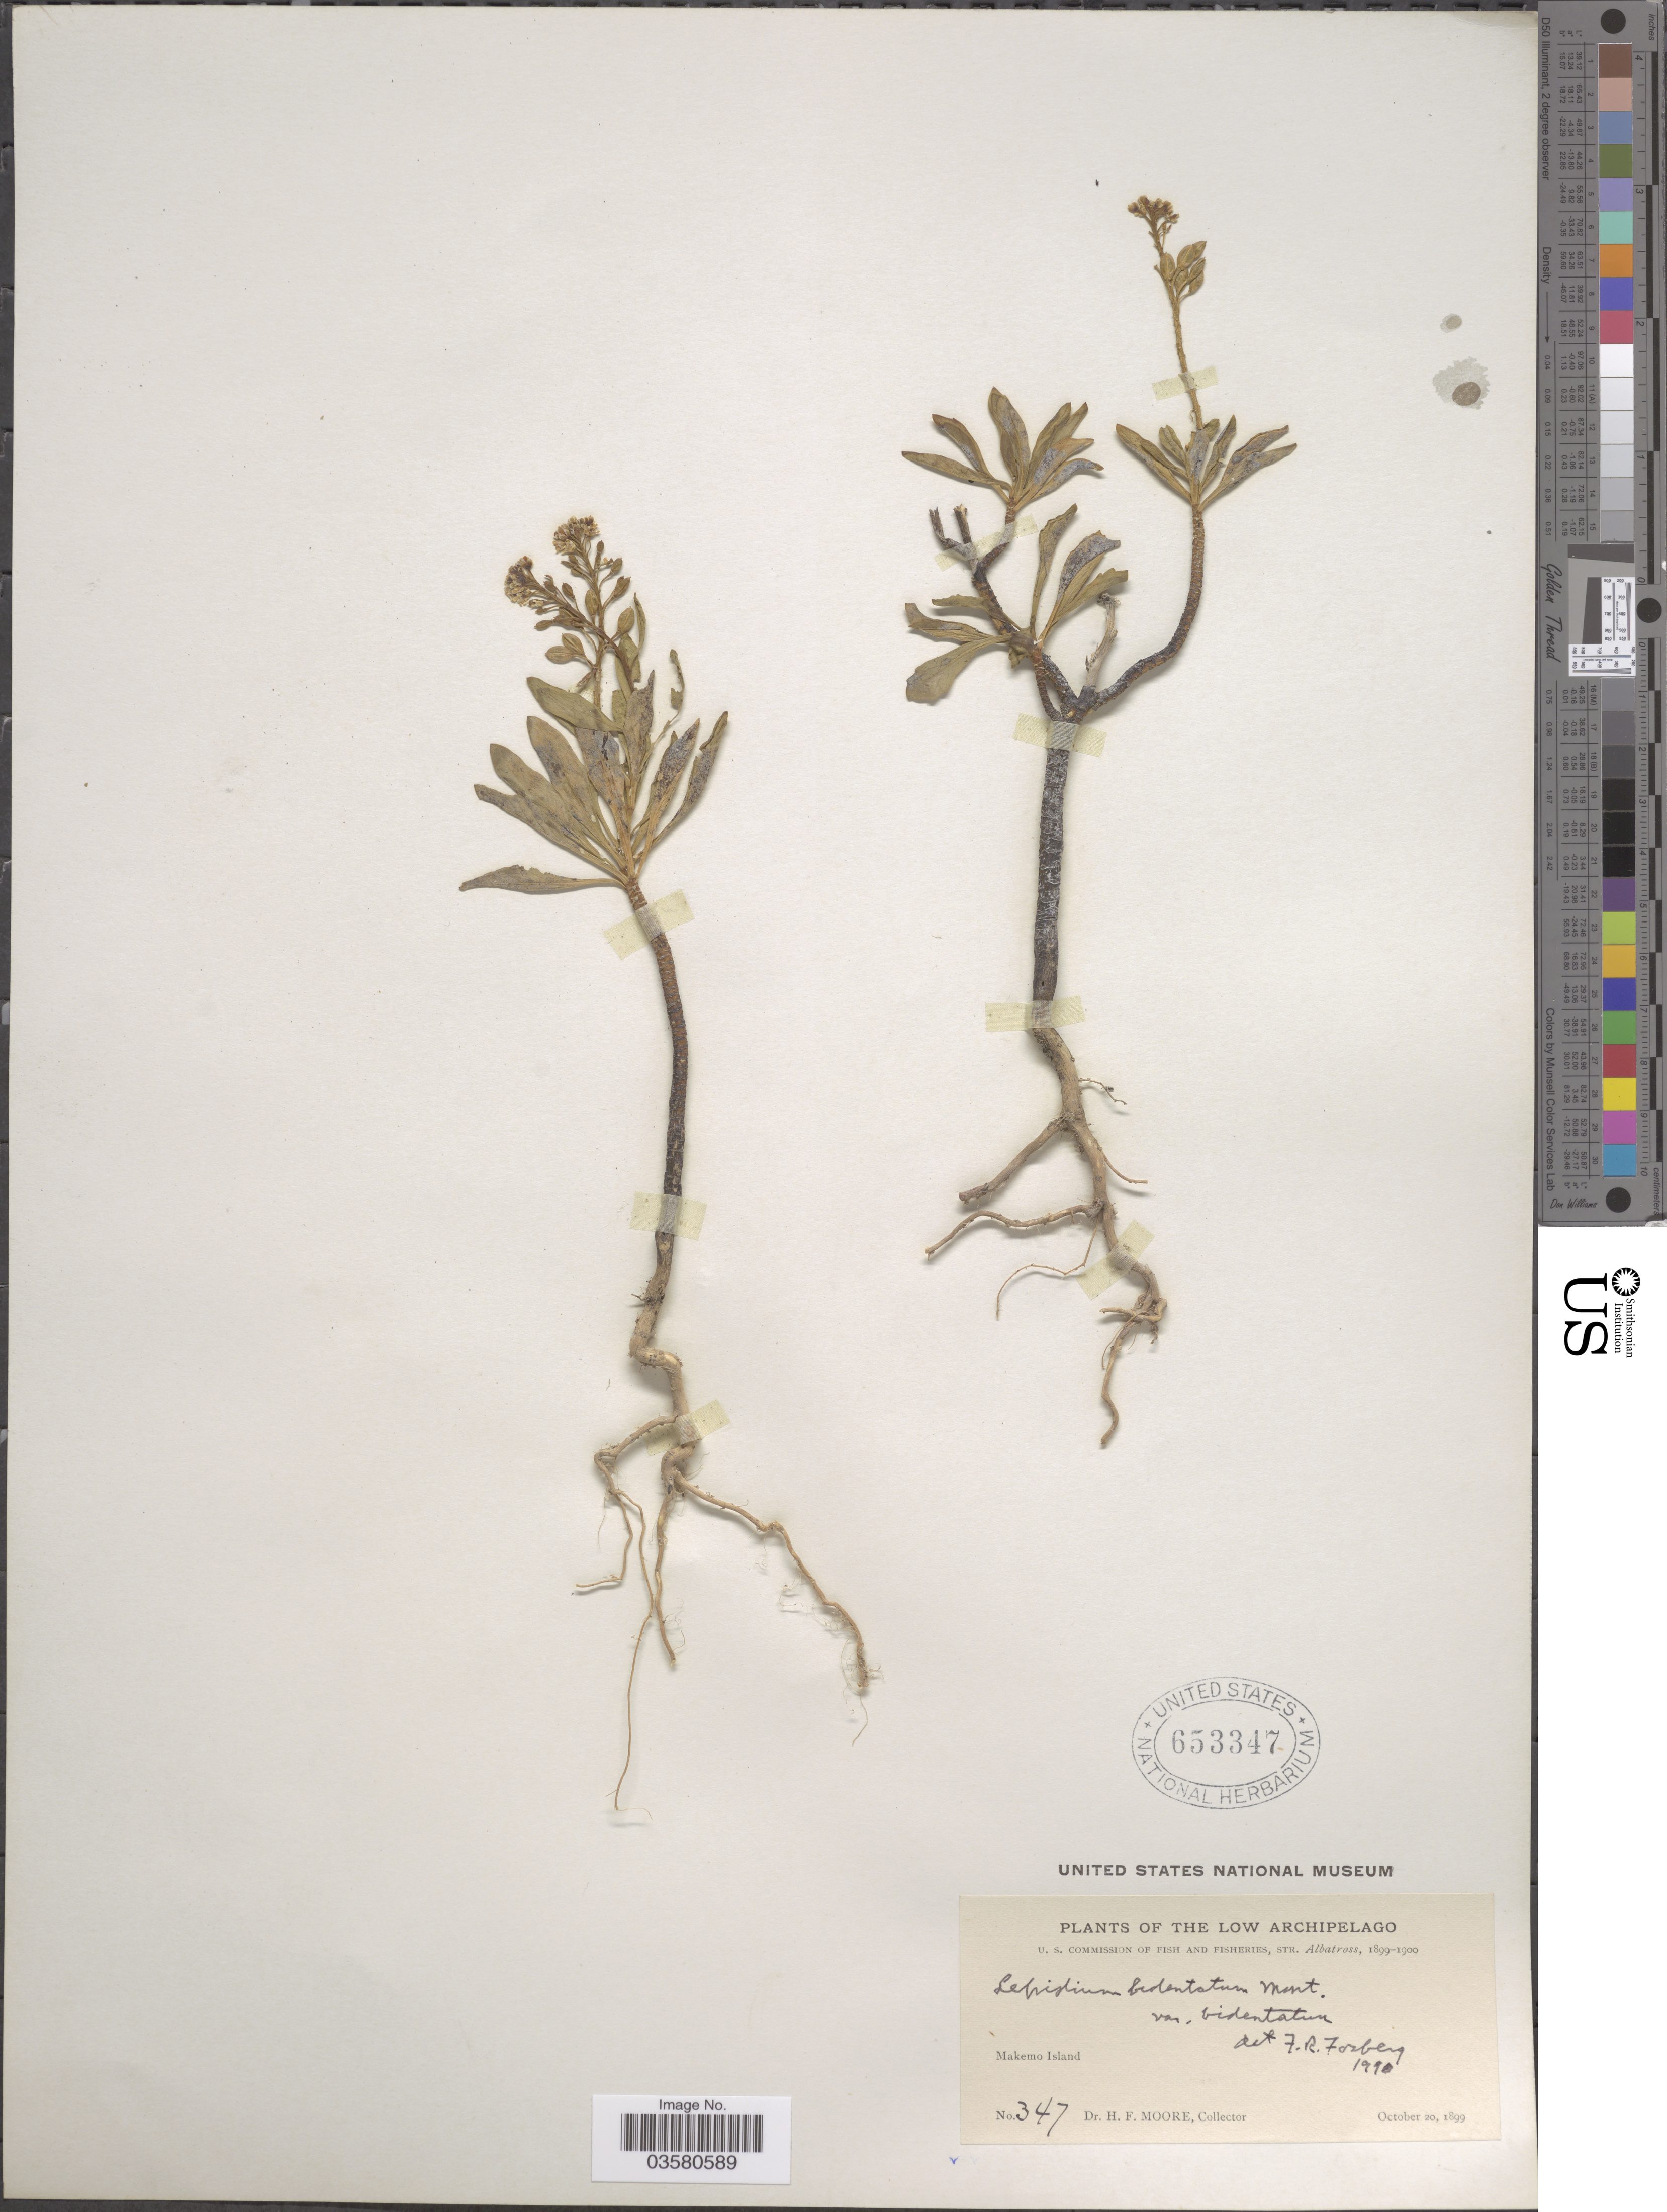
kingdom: Plantae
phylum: Tracheophyta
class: Magnoliopsida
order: Brassicales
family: Brassicaceae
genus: Lepidium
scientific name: Lepidium bidentatum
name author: Montin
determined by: Al-Shehbaz, I. A., (MO), Missouri Botanical Garden (UNITED STATES)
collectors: H. F. Moore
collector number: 347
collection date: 1899-10-20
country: French Polynesia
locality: The Low Archipelago. Makemo Island.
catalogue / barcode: US 653347